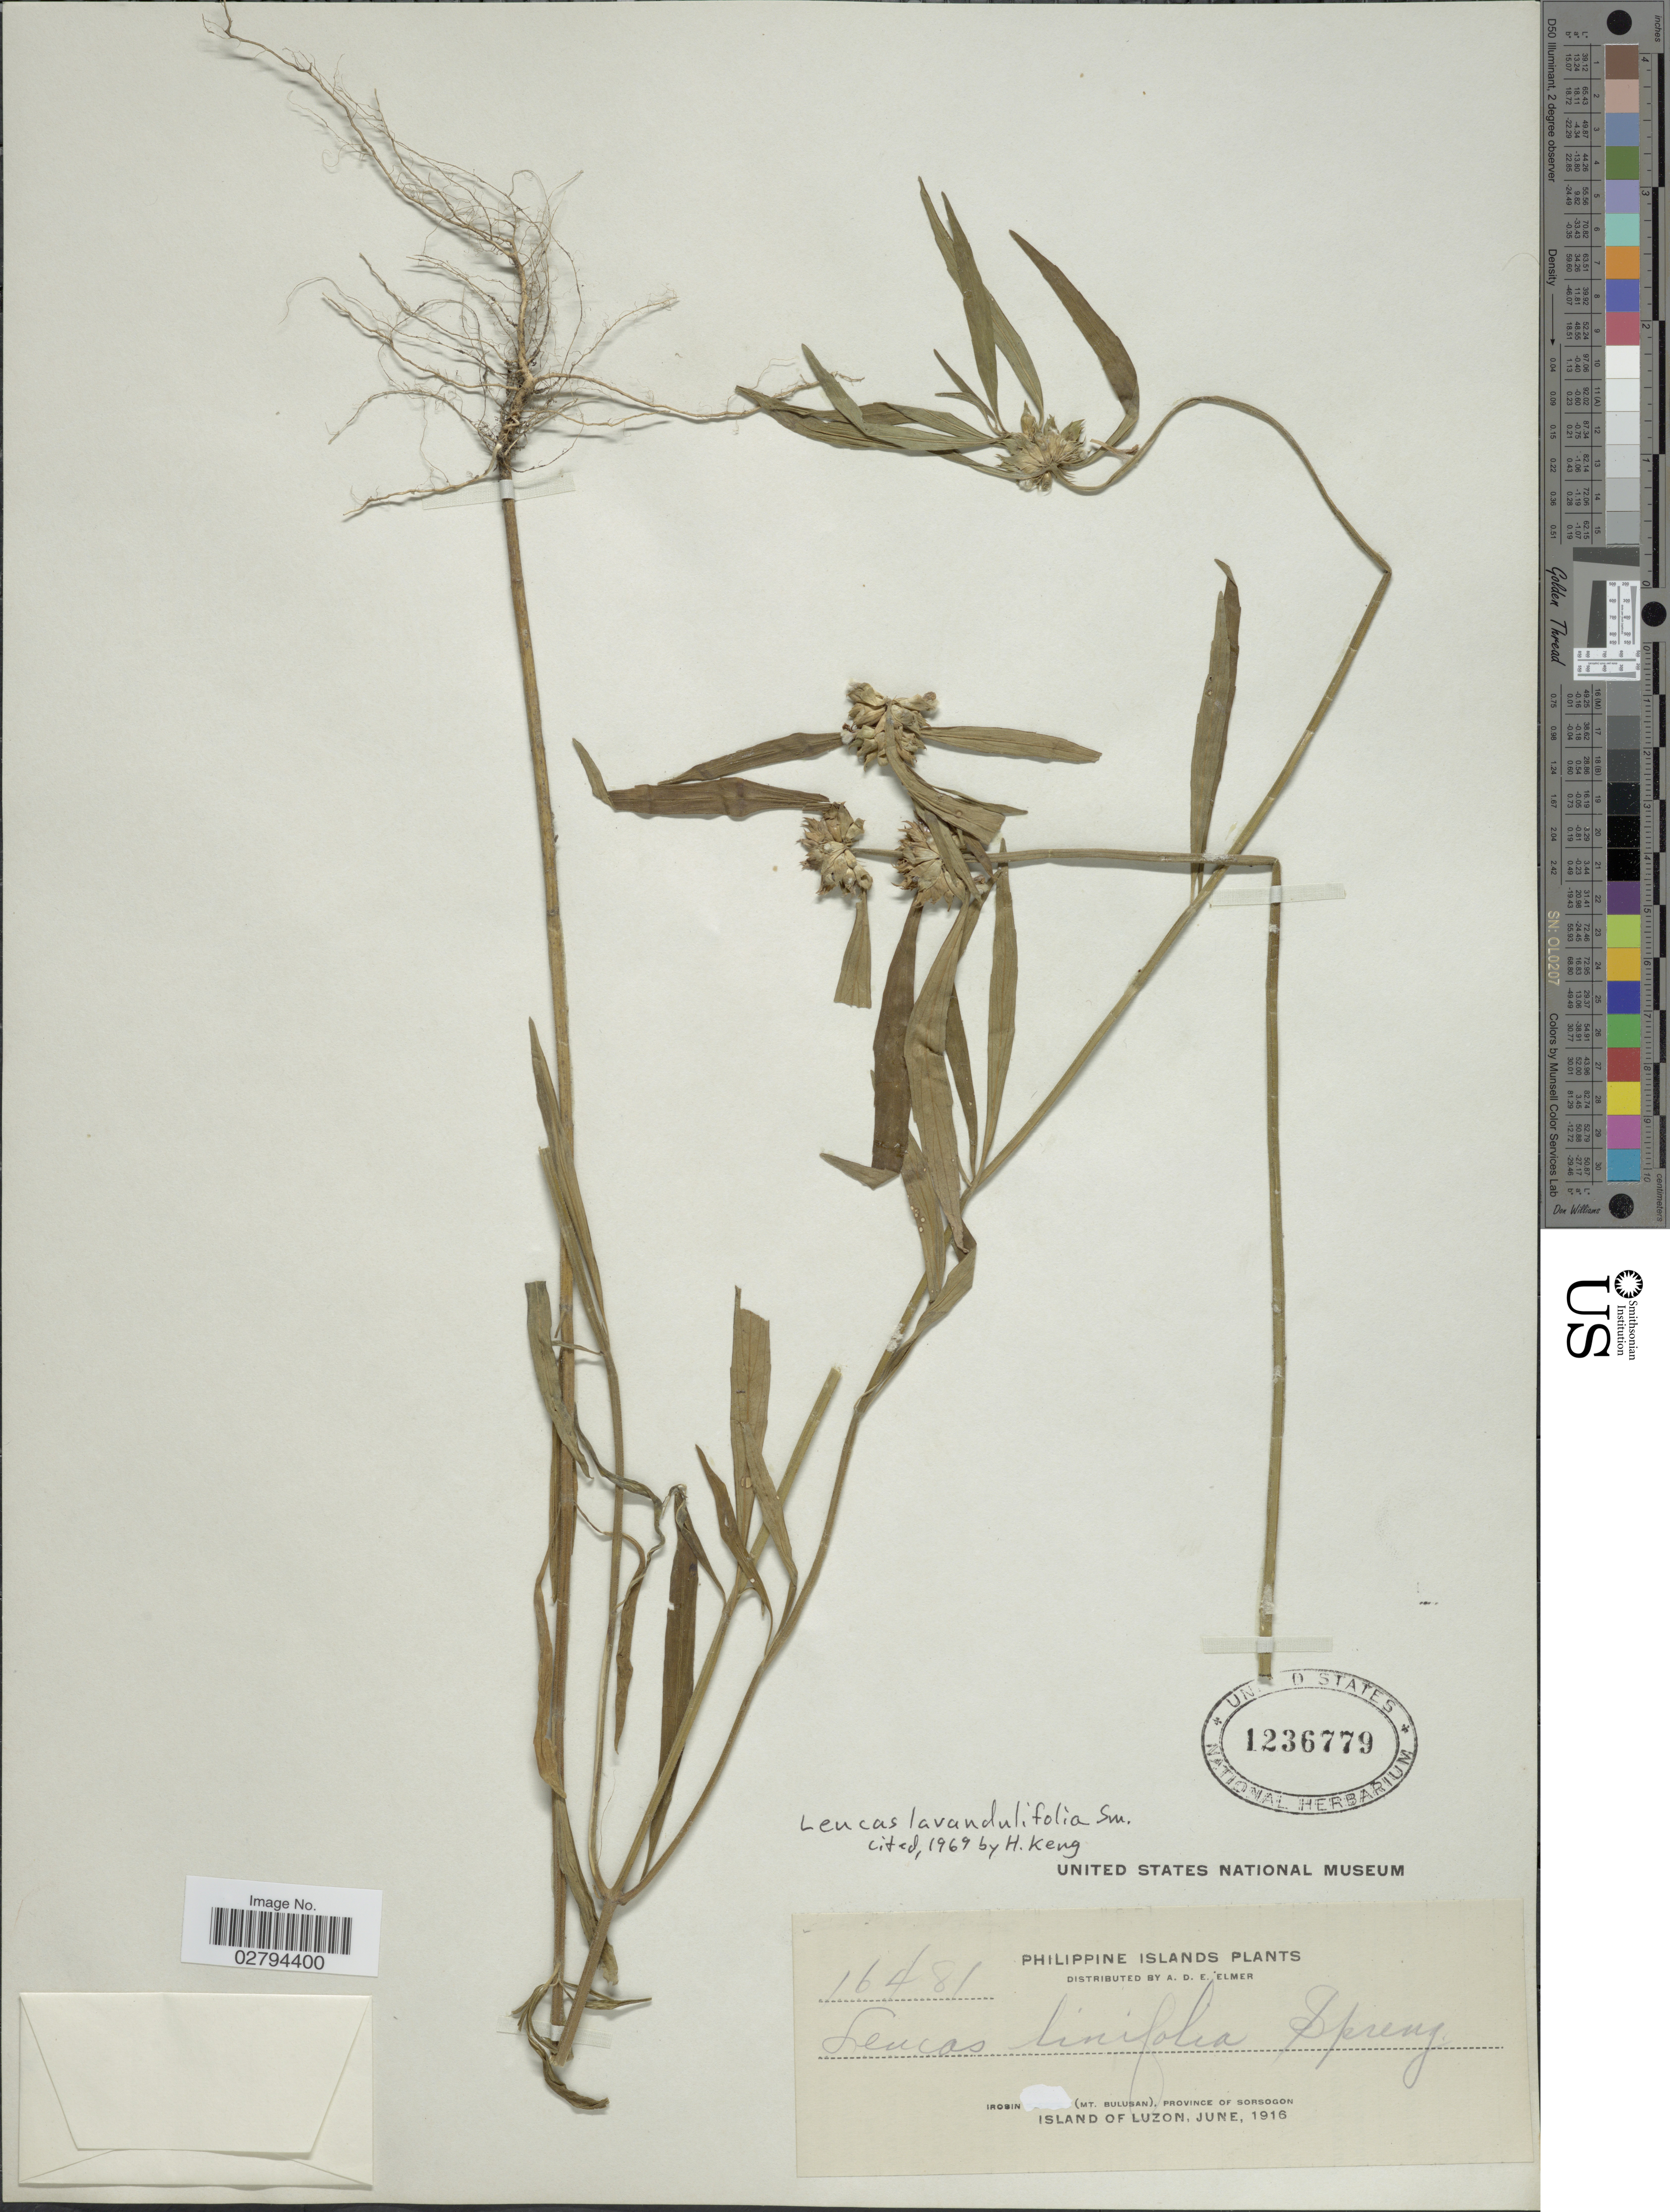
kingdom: Plantae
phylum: Tracheophyta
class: Magnoliopsida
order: Lamiales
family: Lamiaceae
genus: Leucas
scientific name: Leucas lavandulifolia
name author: Small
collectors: A. D. E. Elmer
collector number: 16481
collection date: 1916-06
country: Philippines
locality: Philippine Islands. Irosin (Mt. Bulusan), Province of Sorsogon. Island of Luzon.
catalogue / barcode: US 1236779